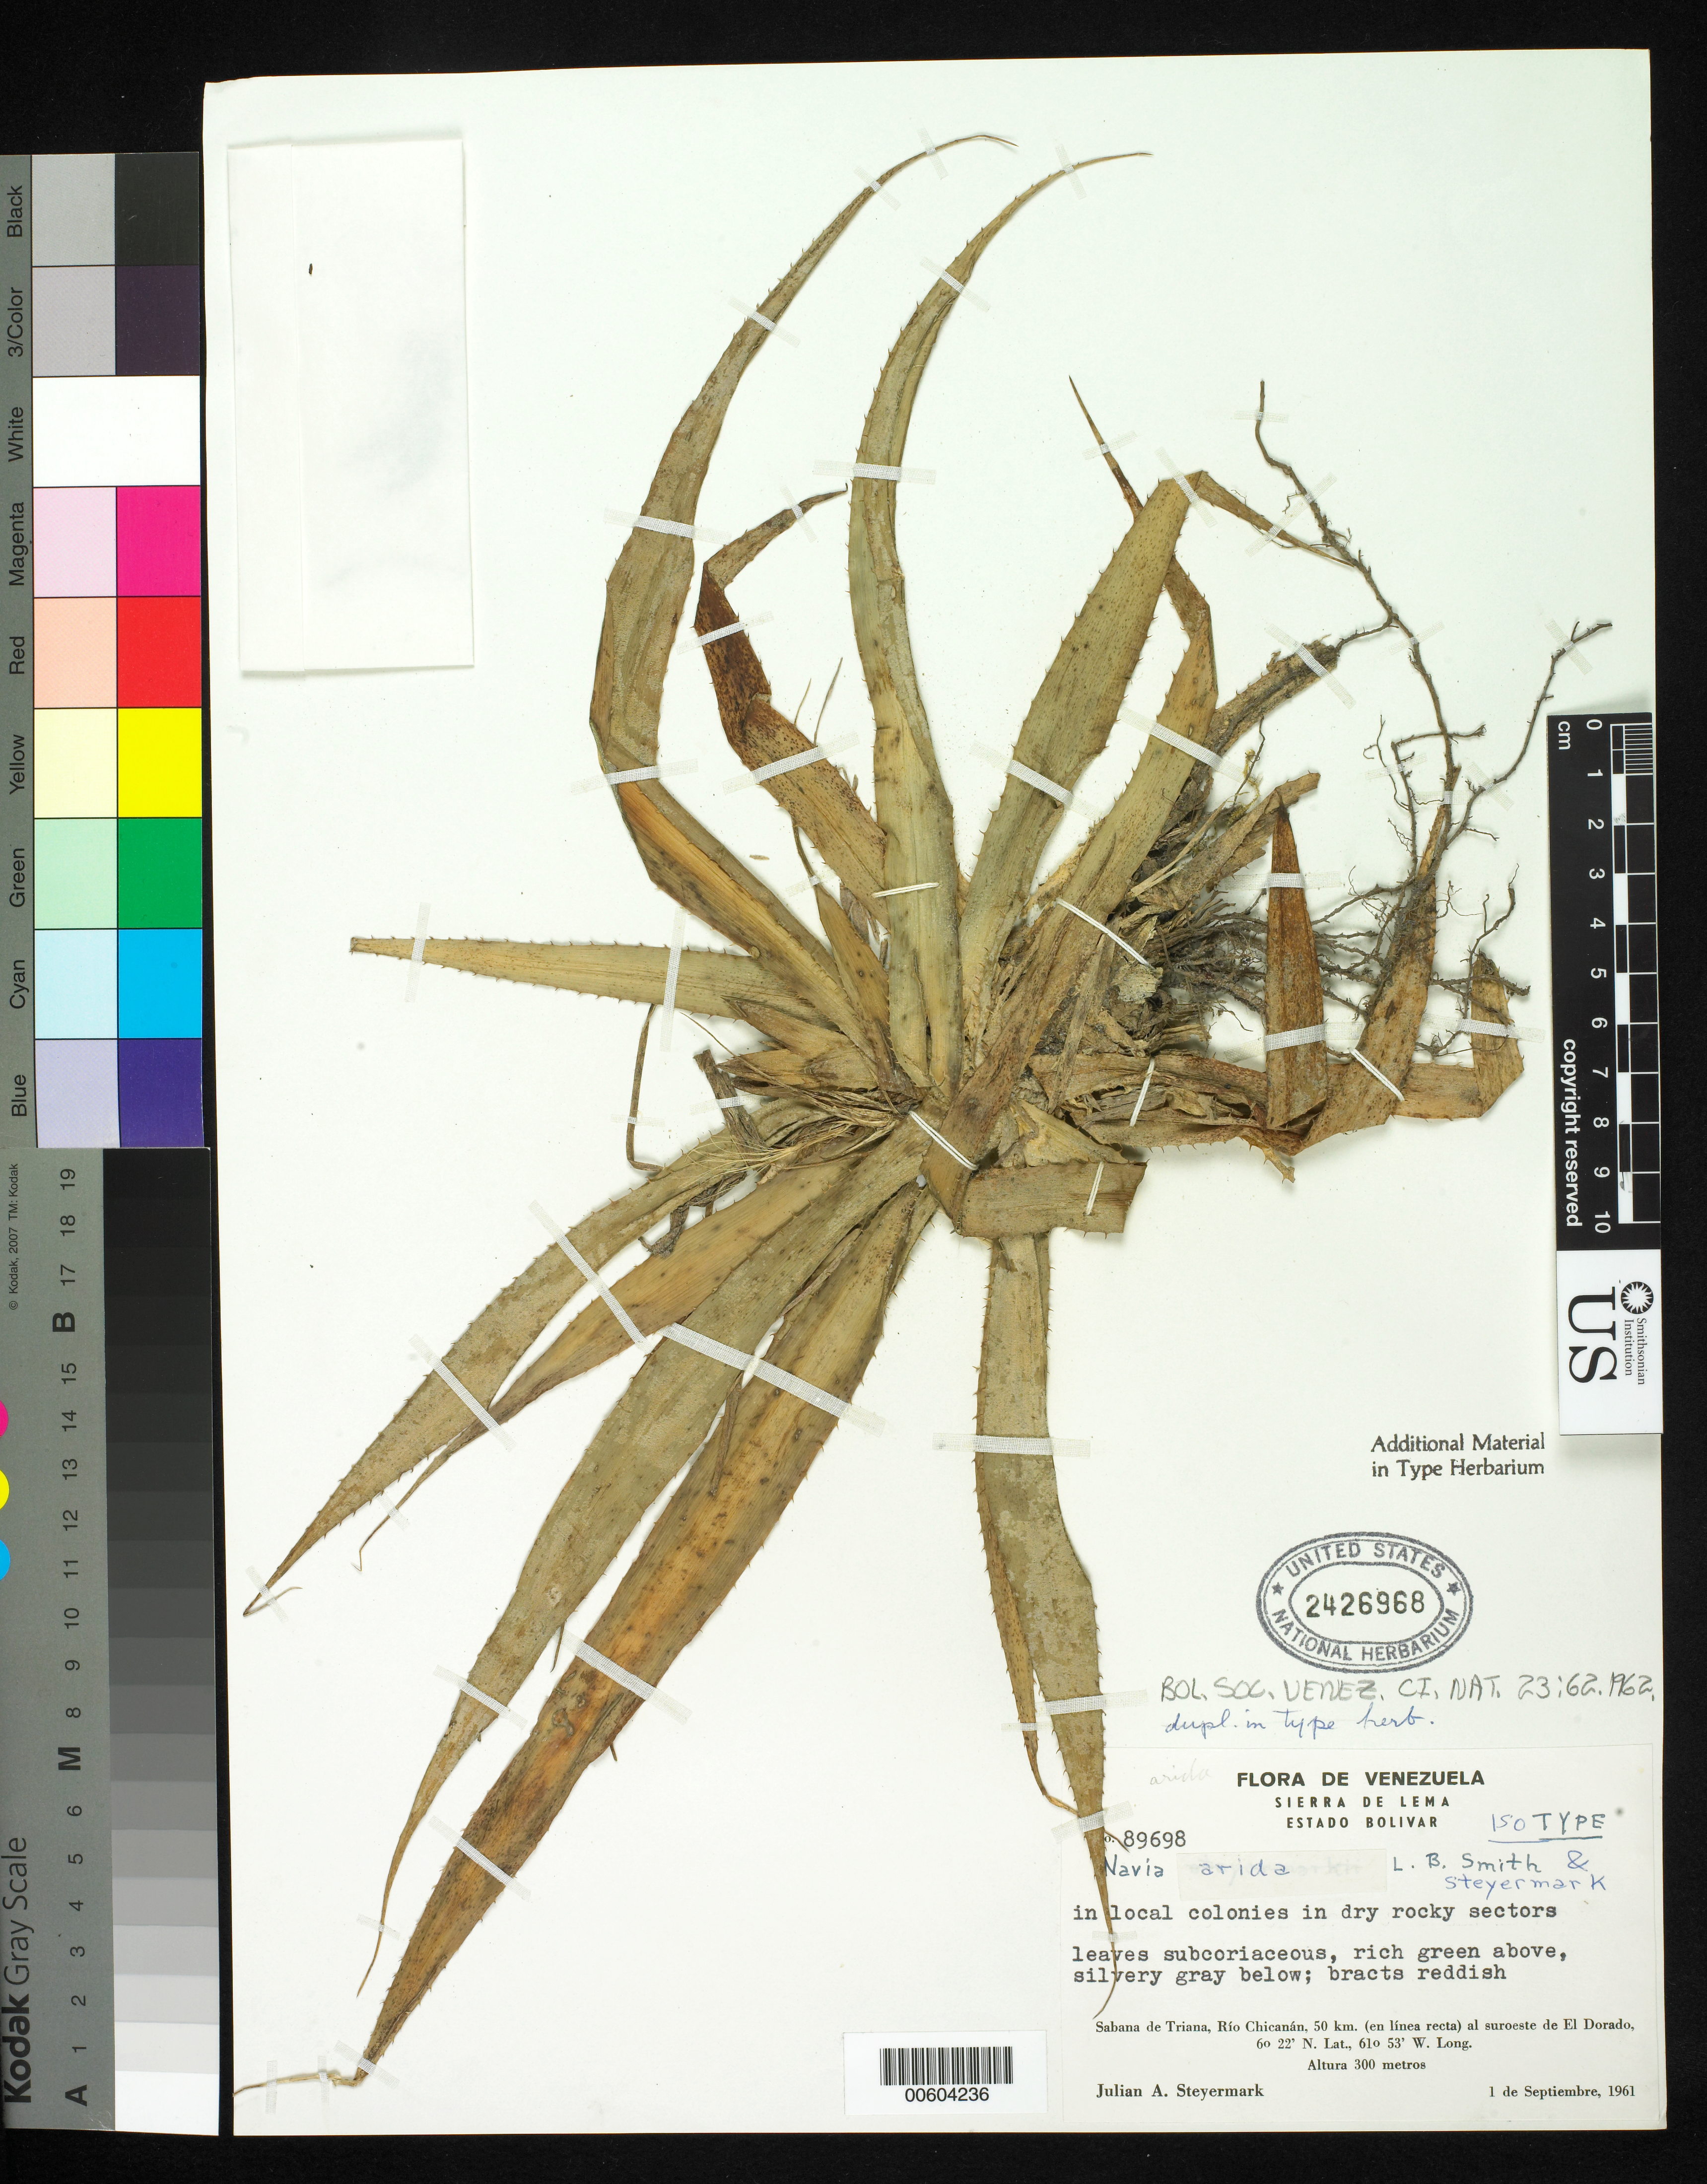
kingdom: Plantae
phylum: Tracheophyta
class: Liliopsida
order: Poales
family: Bromeliaceae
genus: Navia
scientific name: Navia arida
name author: L.B. Sm. & Steyerm.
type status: Isotype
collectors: J. Steyermark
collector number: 89698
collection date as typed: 01 Sep 1961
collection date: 1961-09-01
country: Venezuela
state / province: Bolivar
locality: Sabana de Triana, Rio Chicanan, 50 km (en linea recta) al suroeste de El Dorado. [Savannah of Triana, Rio Chicanan, 50 km (in straight line) to the southwest of El Dorado.]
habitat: In local colonies in dry rocky sectors.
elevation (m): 300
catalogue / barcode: US 2426968